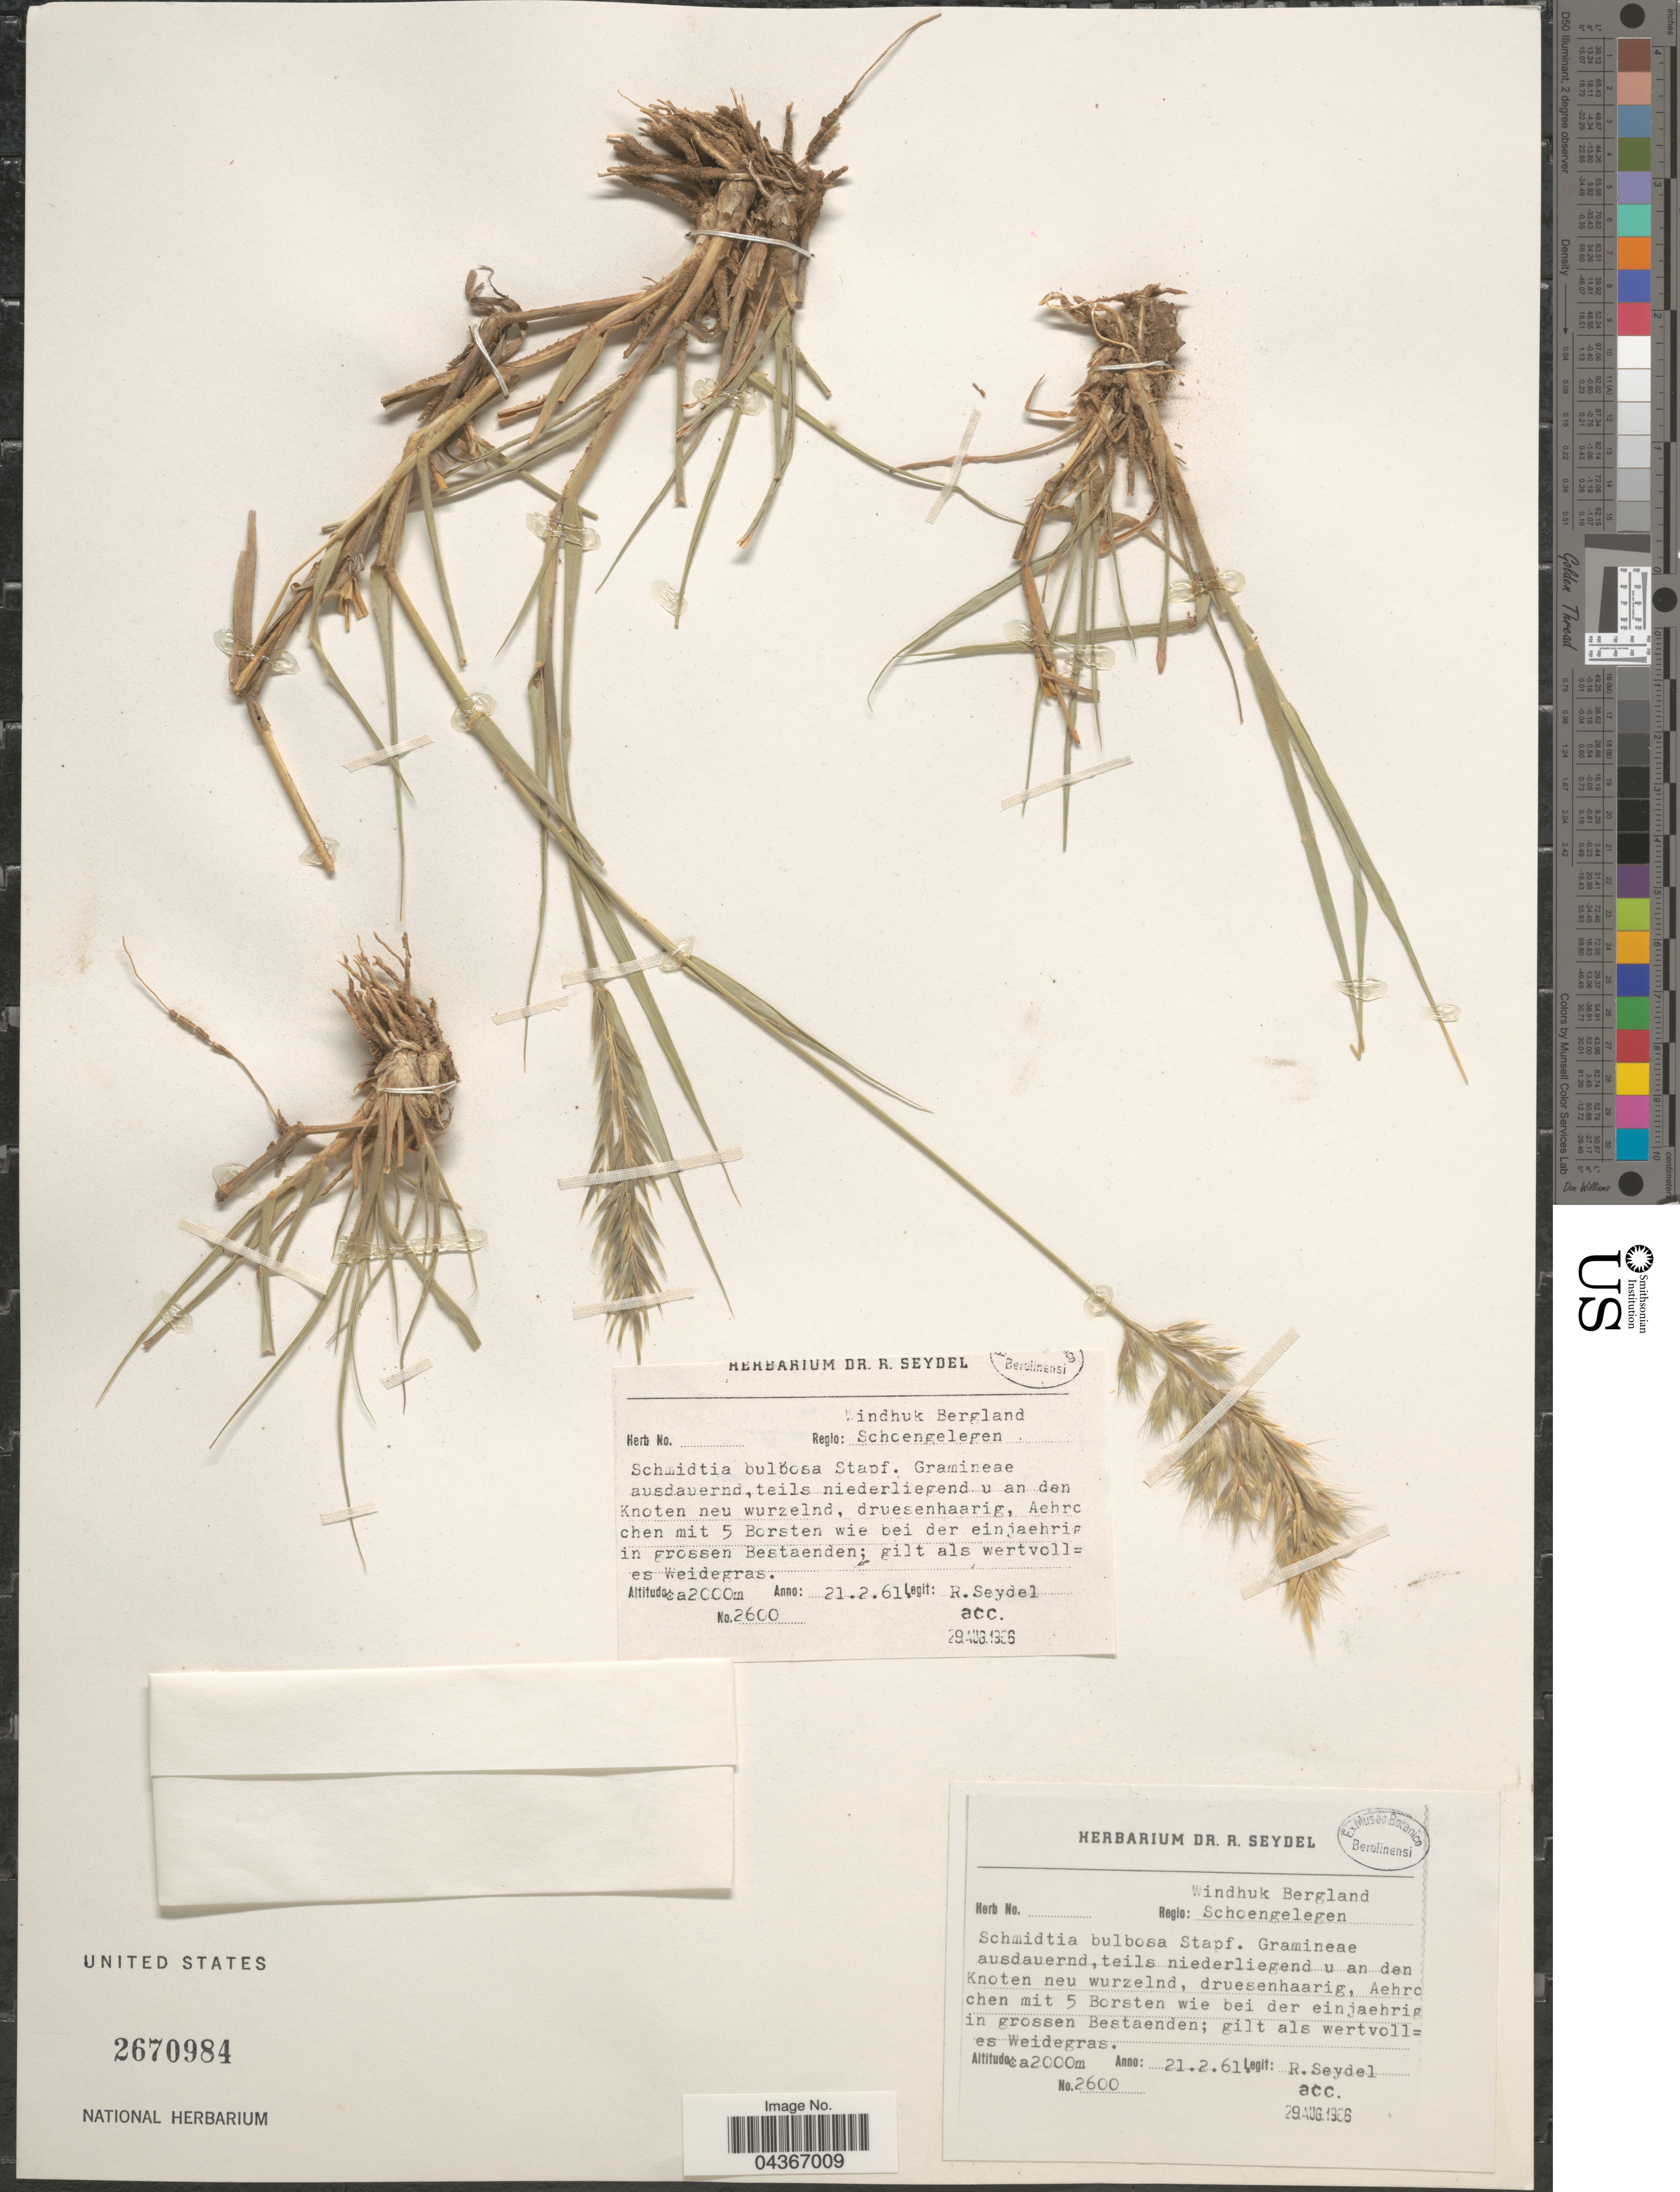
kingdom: Plantae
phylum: Tracheophyta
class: Liliopsida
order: Poales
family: Poaceae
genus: Schmidtia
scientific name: Schmidtia pappophoroides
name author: Steud. ex J.A. Schmidt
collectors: R. Seydel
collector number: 2600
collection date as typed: Transcribed d/m/y: 21/2/61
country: Namibia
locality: Regio: Windhuk Bergland Schoengelegen.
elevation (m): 2000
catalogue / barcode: US 2670984